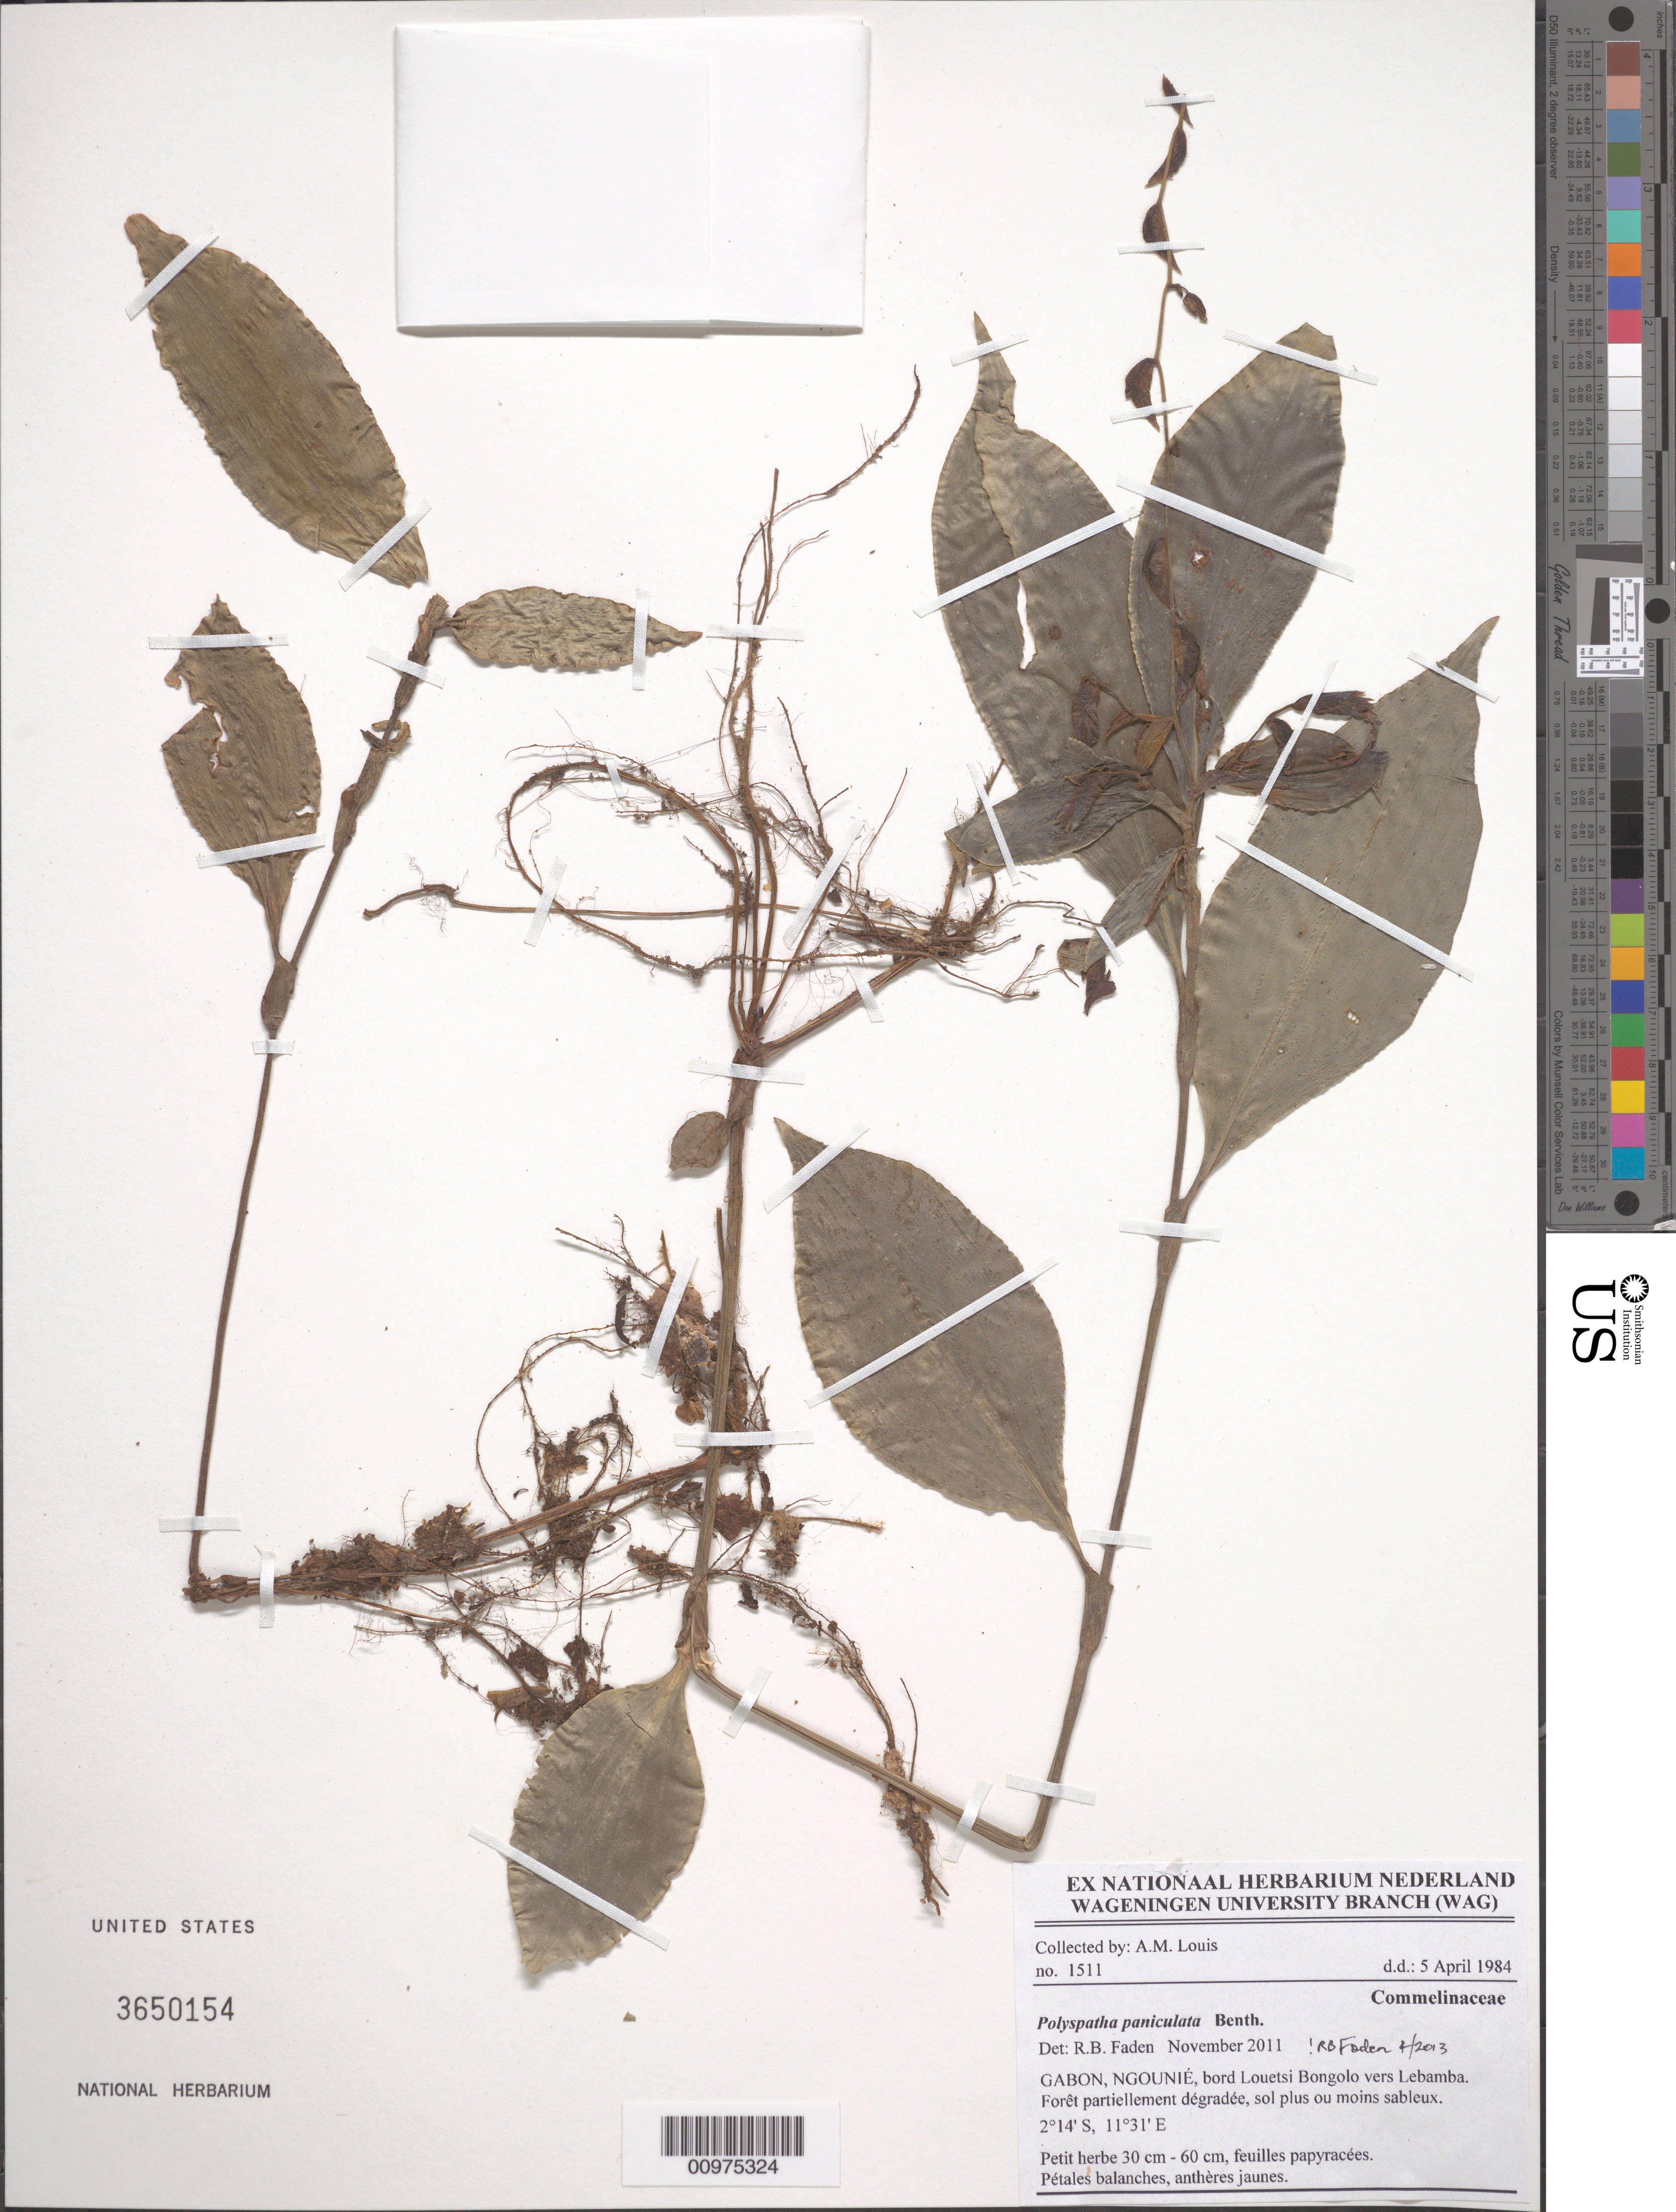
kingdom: Plantae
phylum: Tracheophyta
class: Liliopsida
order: Commelinales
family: Commelinaceae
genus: Polyspatha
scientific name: Polyspatha paniculata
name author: Benth.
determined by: Faden, Robert B., (US), Smithsonian Institution - National Museum of Natural History (UNITED STATES)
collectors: A. Louis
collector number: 1511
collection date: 1984-04-05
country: Gabon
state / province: Ngounié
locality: bord Louetsi Bongolo vers Lebamba.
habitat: Forêt partiellement dégradée, sol plus ou moins sableux.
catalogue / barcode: US 3650154